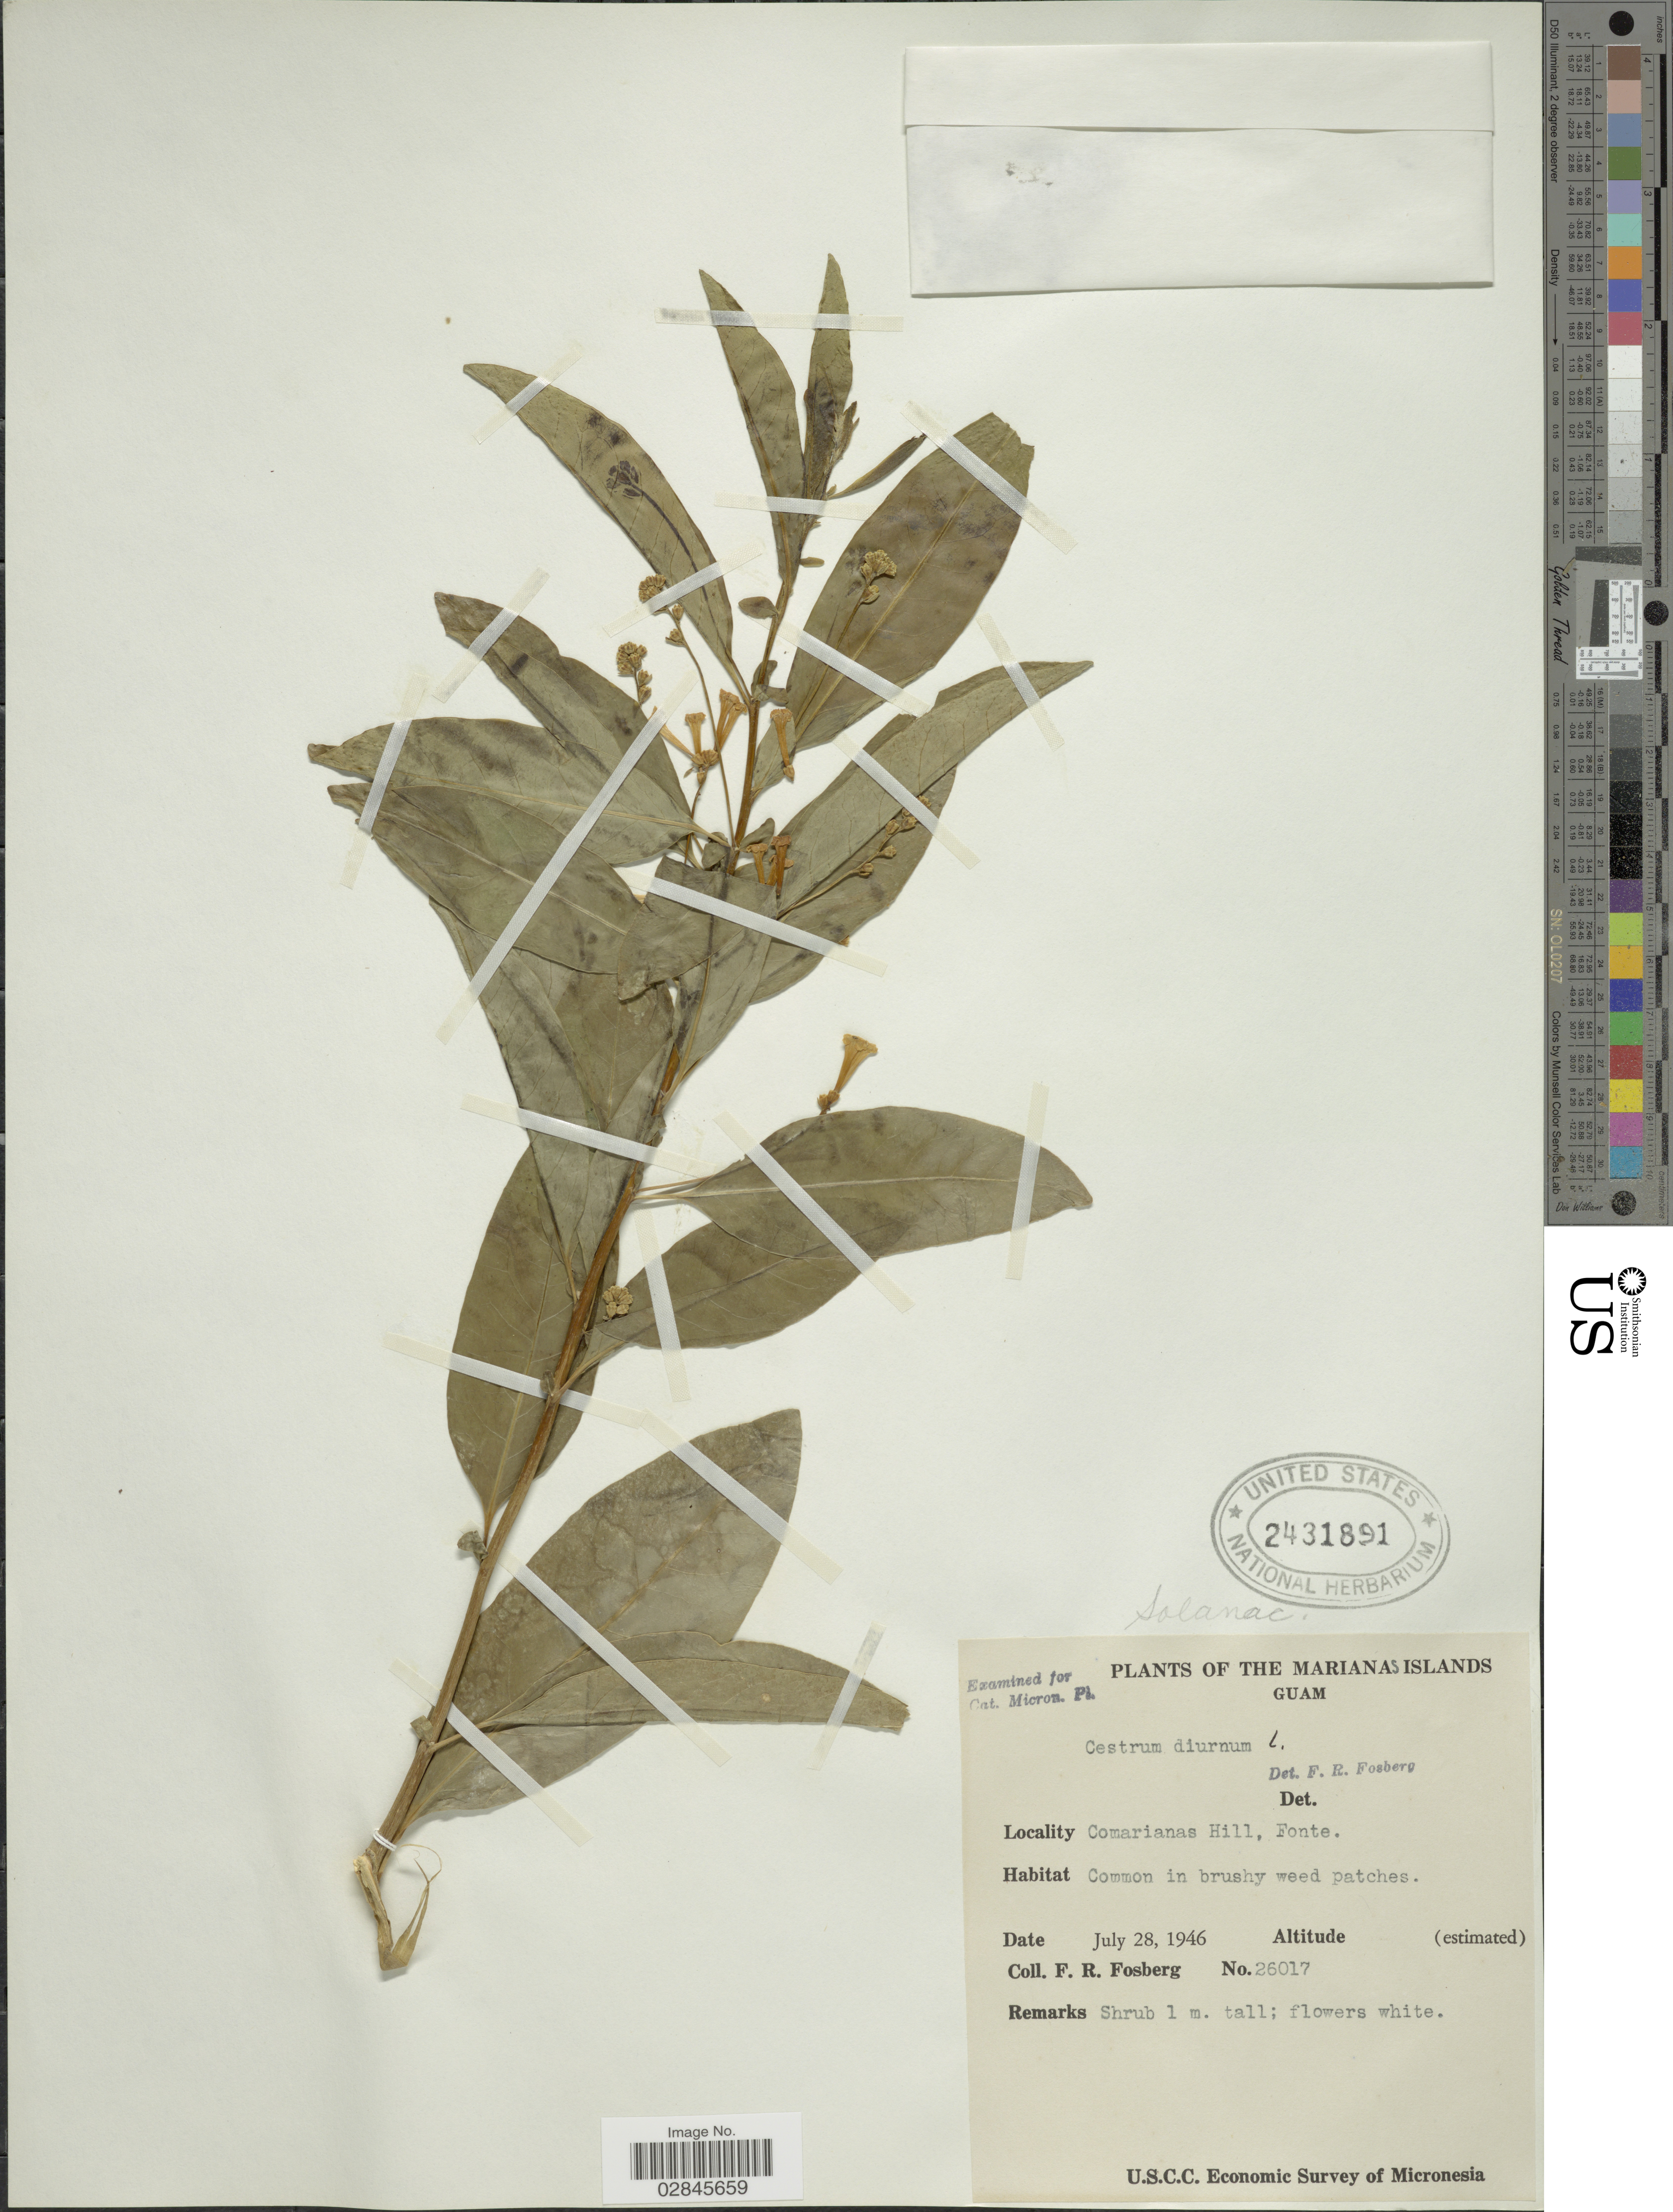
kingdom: Plantae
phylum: Tracheophyta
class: Magnoliopsida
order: Solanales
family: Solanaceae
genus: Cestrum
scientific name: Cestrum diurnum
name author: L.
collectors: F. R. Fosberg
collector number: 26017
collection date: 1946-07-28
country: Guam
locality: The Marianas Islands. Comarianas Hill, Fonte.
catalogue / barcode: US 2431891